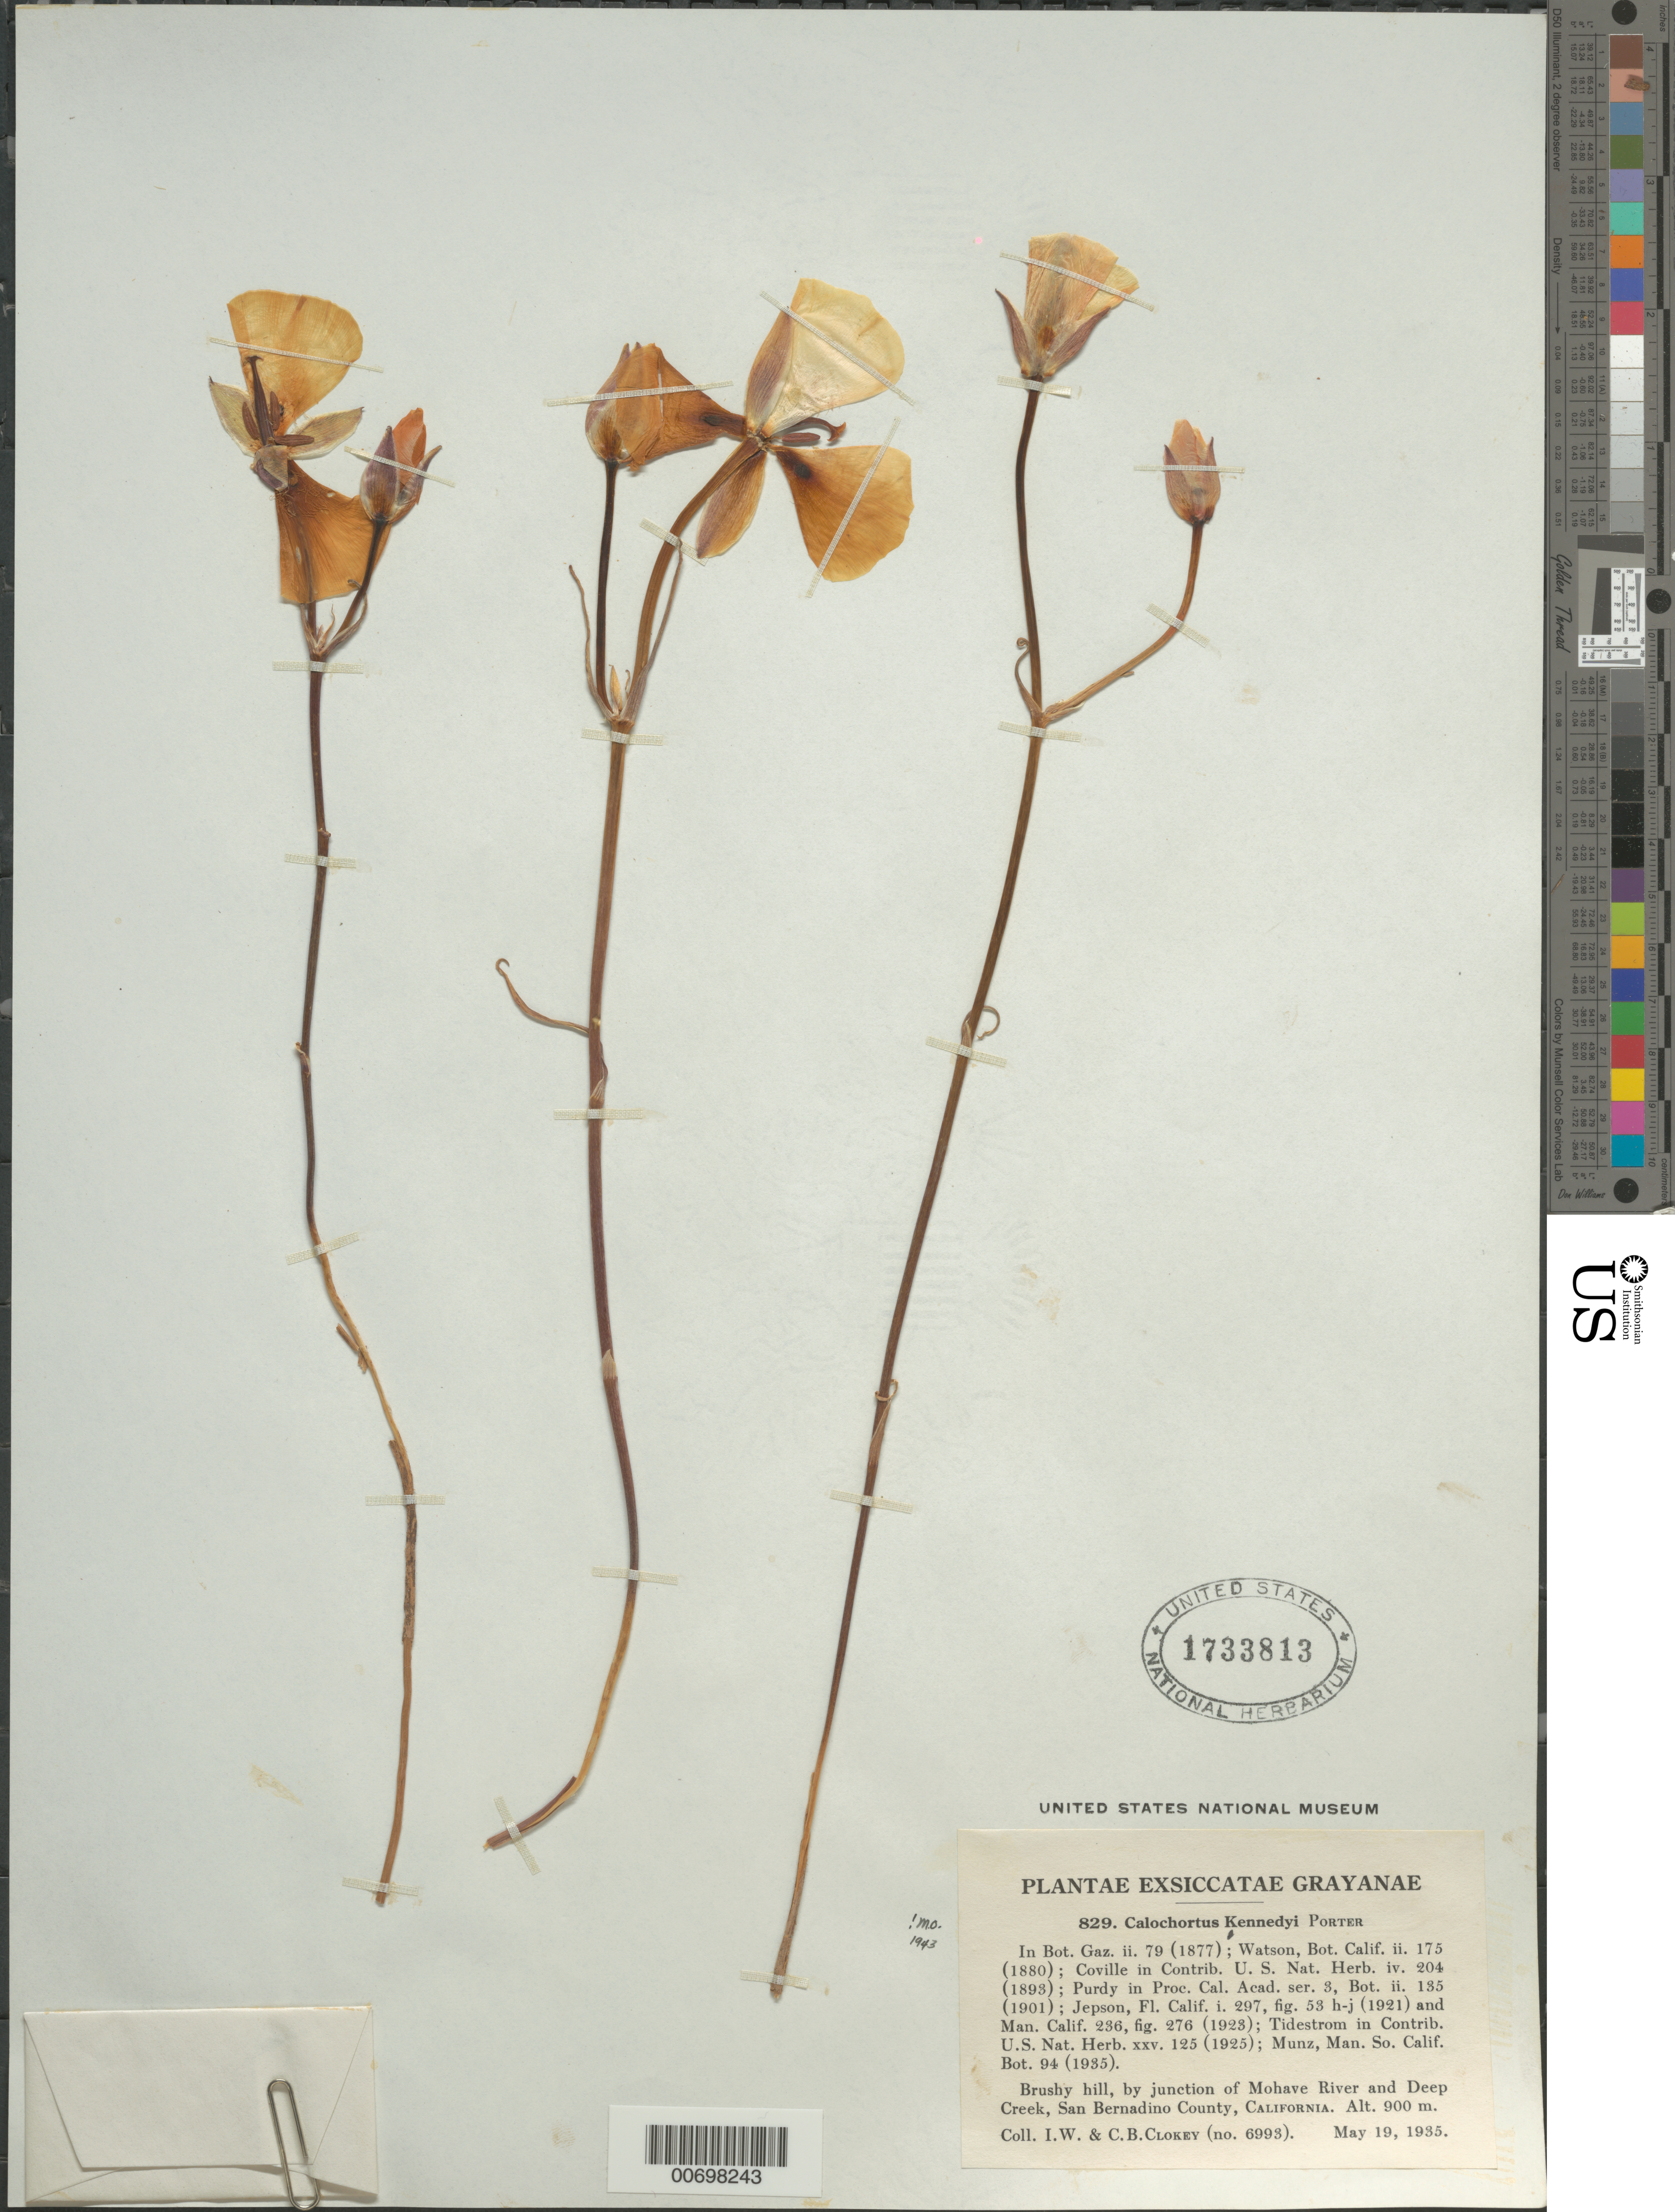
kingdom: Plantae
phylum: Tracheophyta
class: Liliopsida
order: Liliales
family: Liliaceae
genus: Calochortus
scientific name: Calochortus kennedyi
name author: Porter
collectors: I. W. Clokey & C. Clokey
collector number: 6993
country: United States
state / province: California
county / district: San Bernardino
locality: Brushy hill, by junction of Mohave River and Deep Creek.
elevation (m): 900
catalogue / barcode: US 1733813